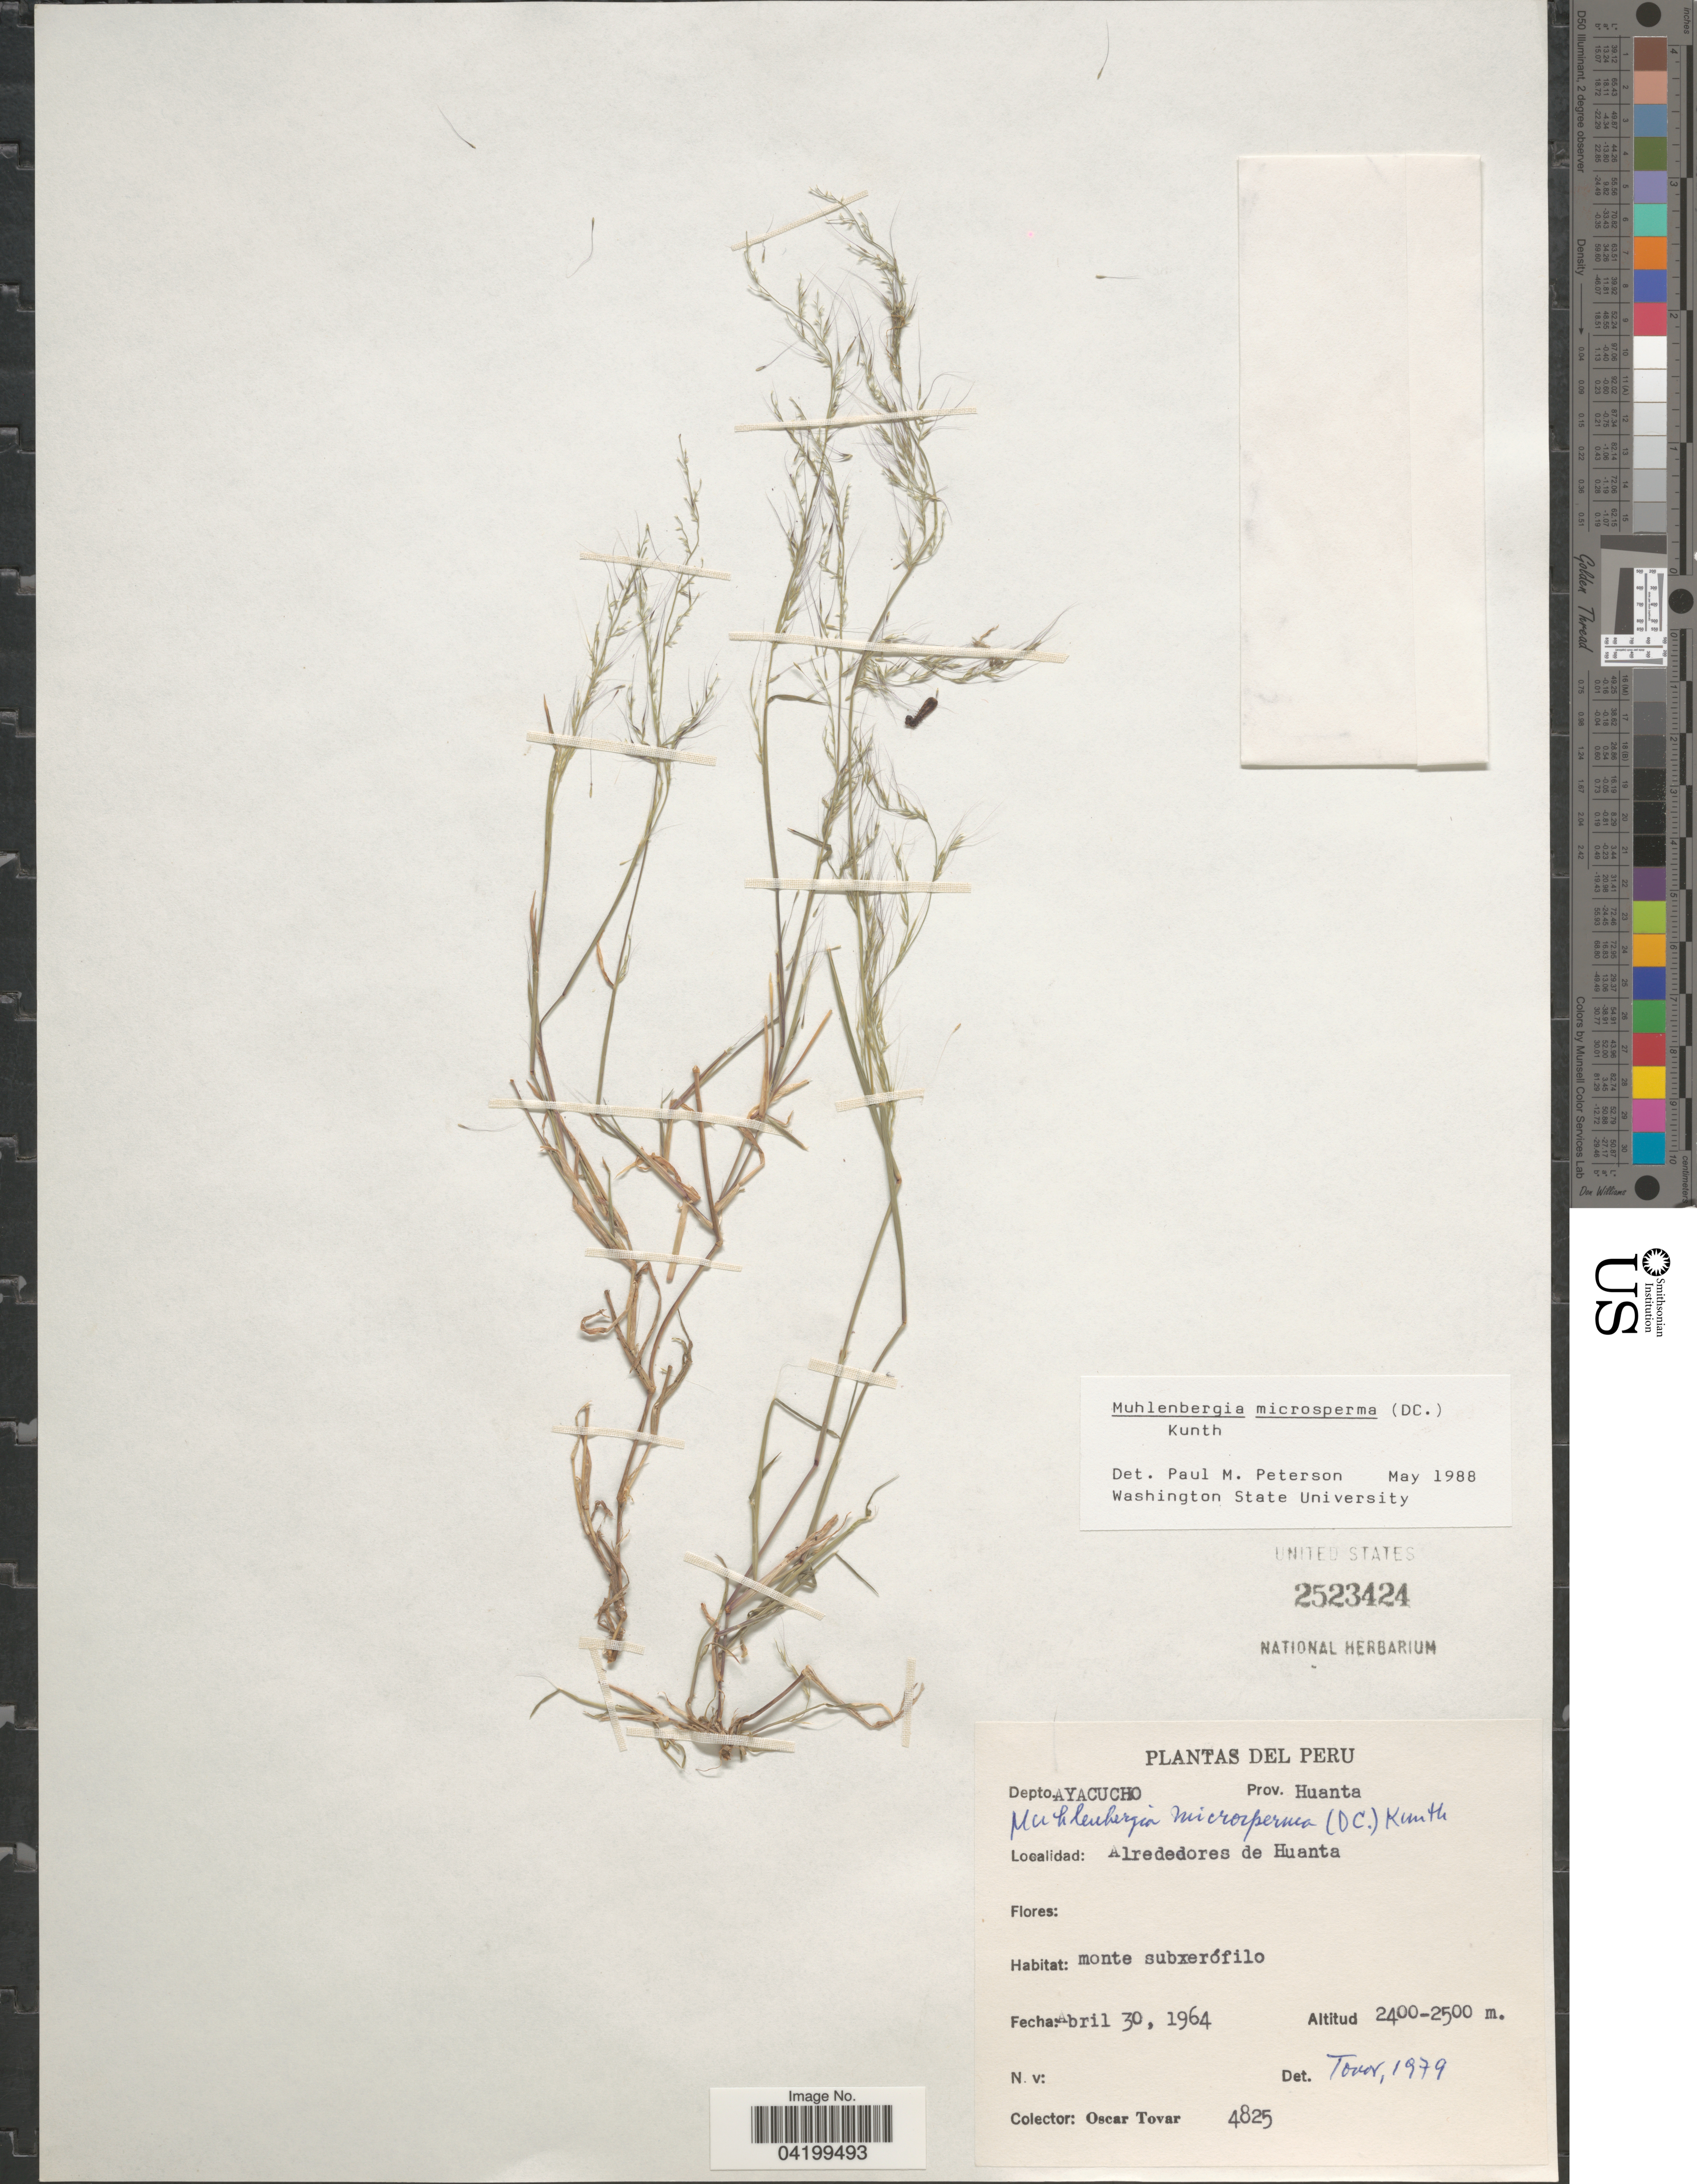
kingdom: Plantae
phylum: Tracheophyta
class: Liliopsida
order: Poales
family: Poaceae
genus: Muhlenbergia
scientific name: Muhlenbergia microsperma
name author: (DC.) Kunth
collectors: Ó. Tovar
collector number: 4825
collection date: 1964-04-30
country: Peru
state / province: Ayacucho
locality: Depto. Ayacucho. Prov. Huanta. Alrederores de Huanta.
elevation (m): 2400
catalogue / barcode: US 2523424